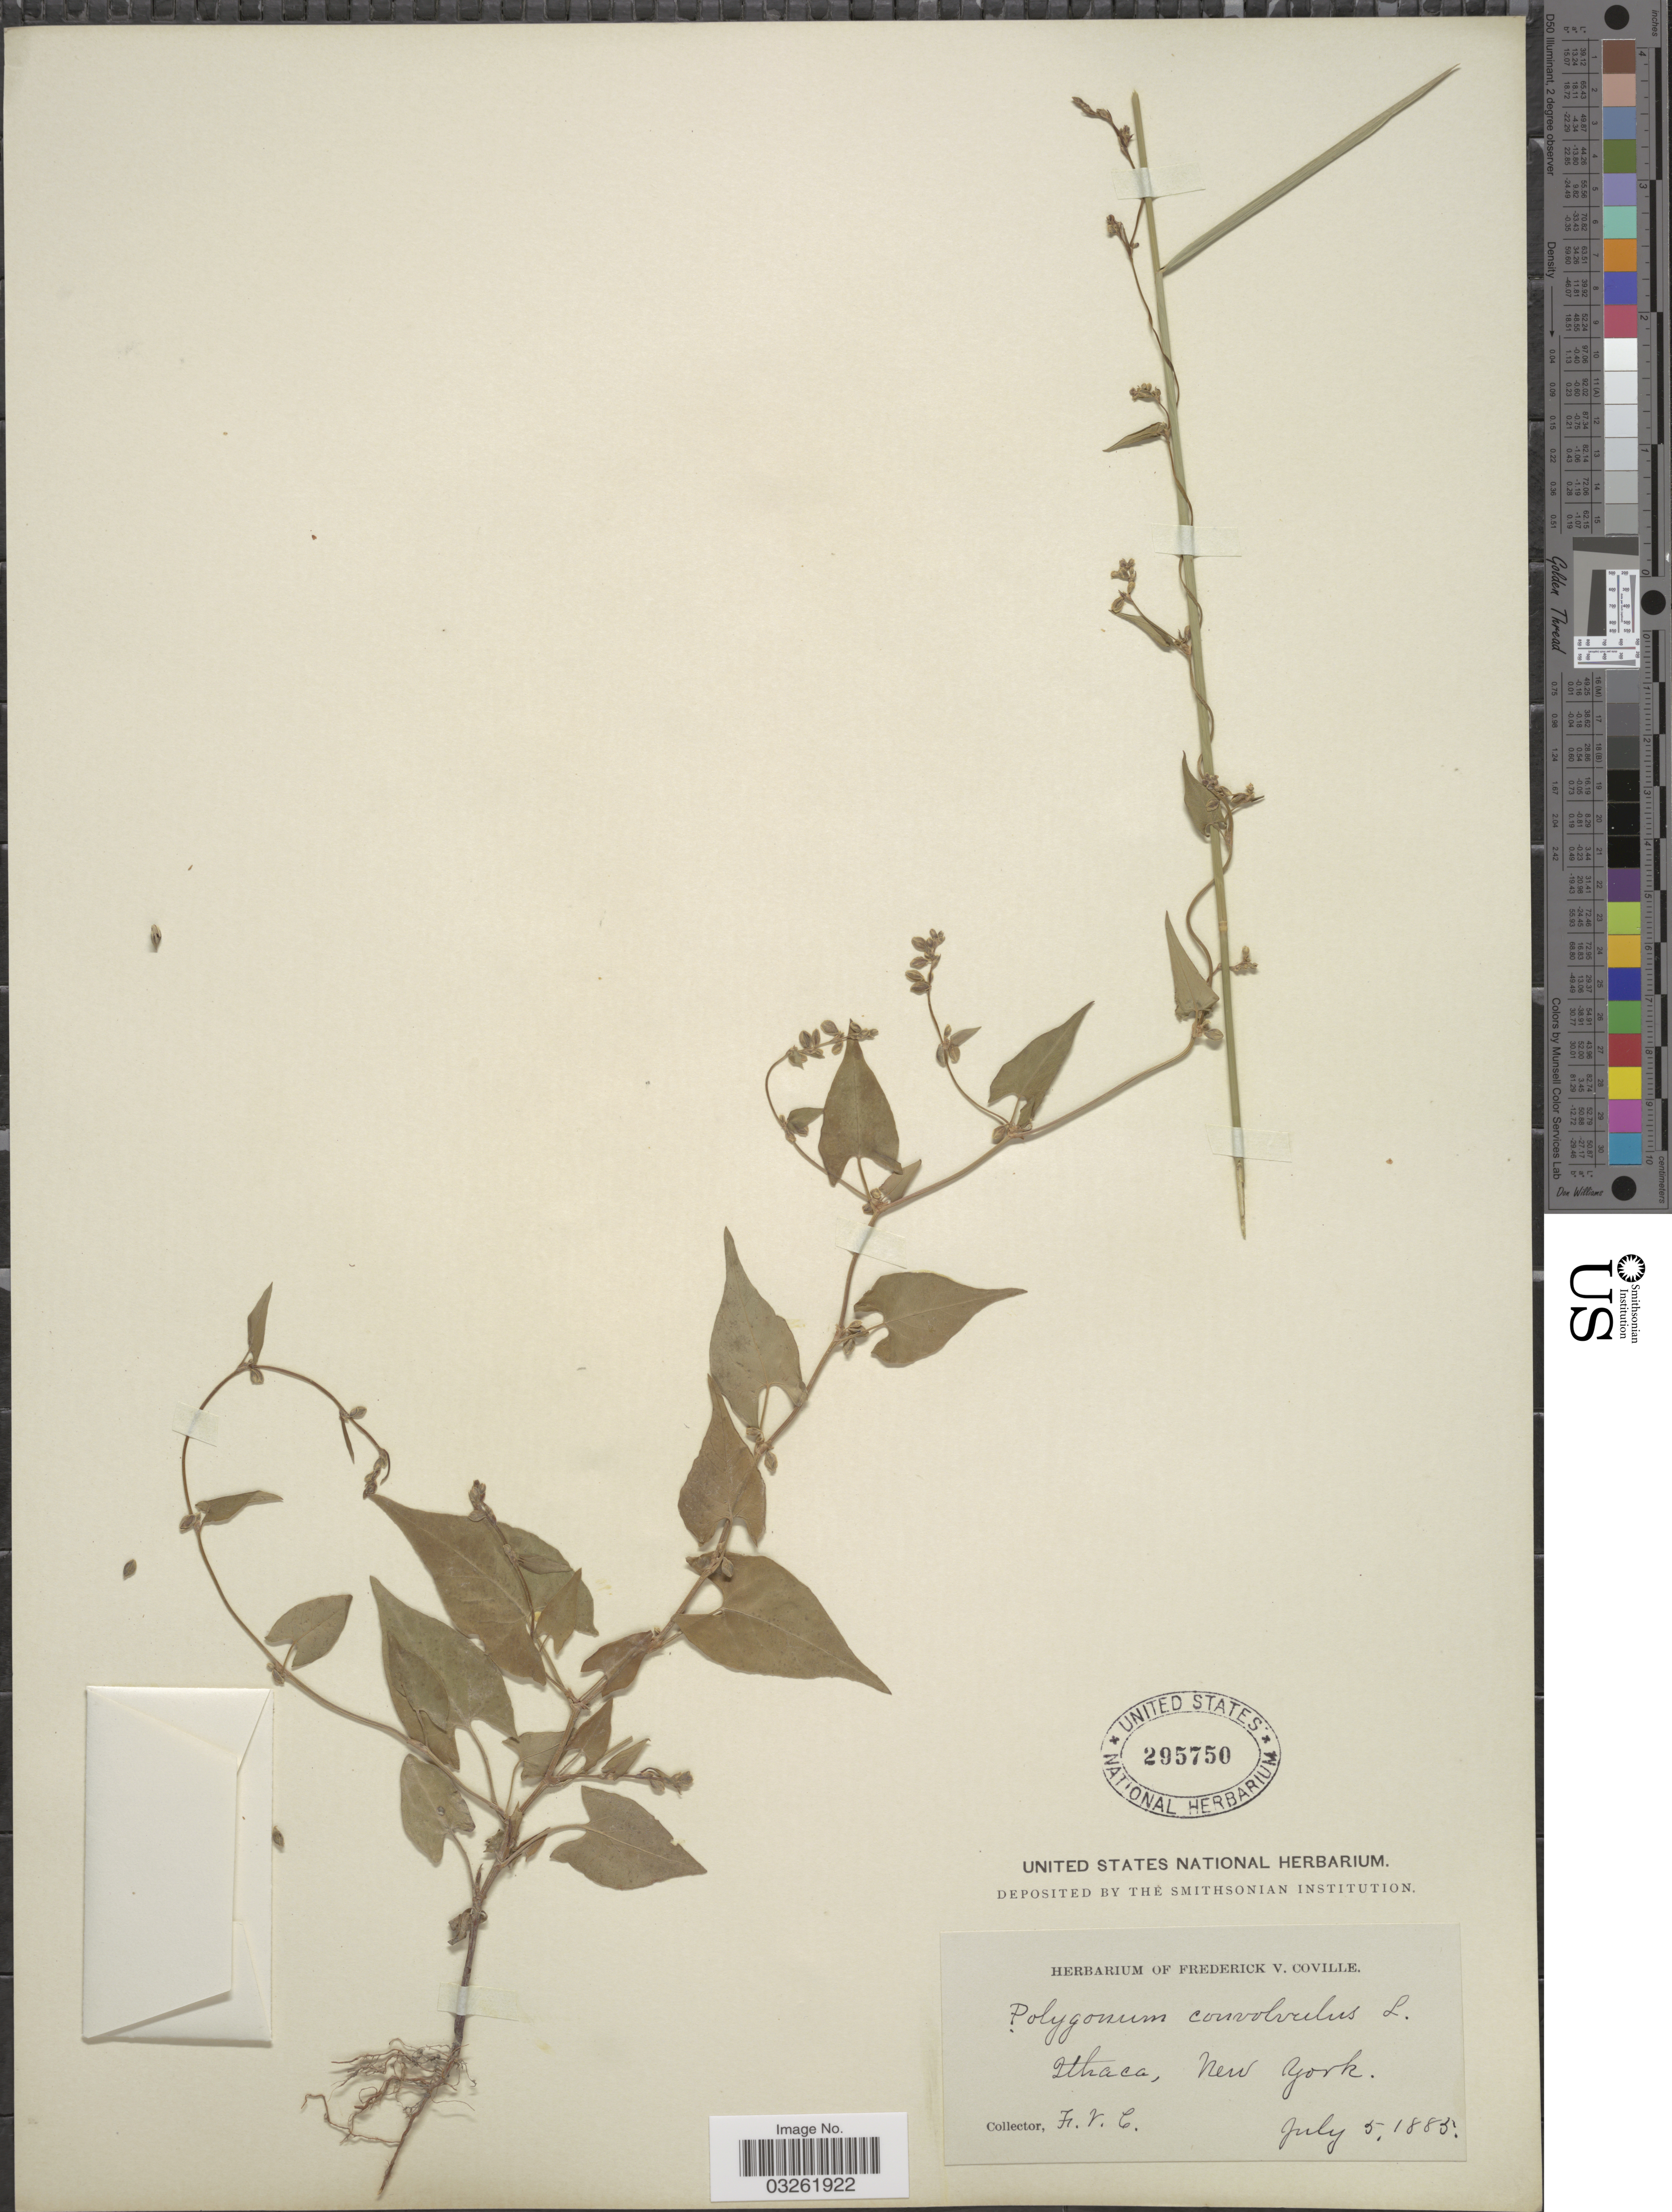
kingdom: Plantae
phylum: Tracheophyta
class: Magnoliopsida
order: Caryophyllales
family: Polygonaceae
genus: Fallopia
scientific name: Fallopia convolvulus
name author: (L.) Á. Löve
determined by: Strong, M. T., (US), Smithsonian Institution - National Museum of Natural History (UNITED STATES)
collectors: F. V. Coville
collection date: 1885-07-05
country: United States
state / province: New York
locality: Ithaca.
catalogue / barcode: US 295750